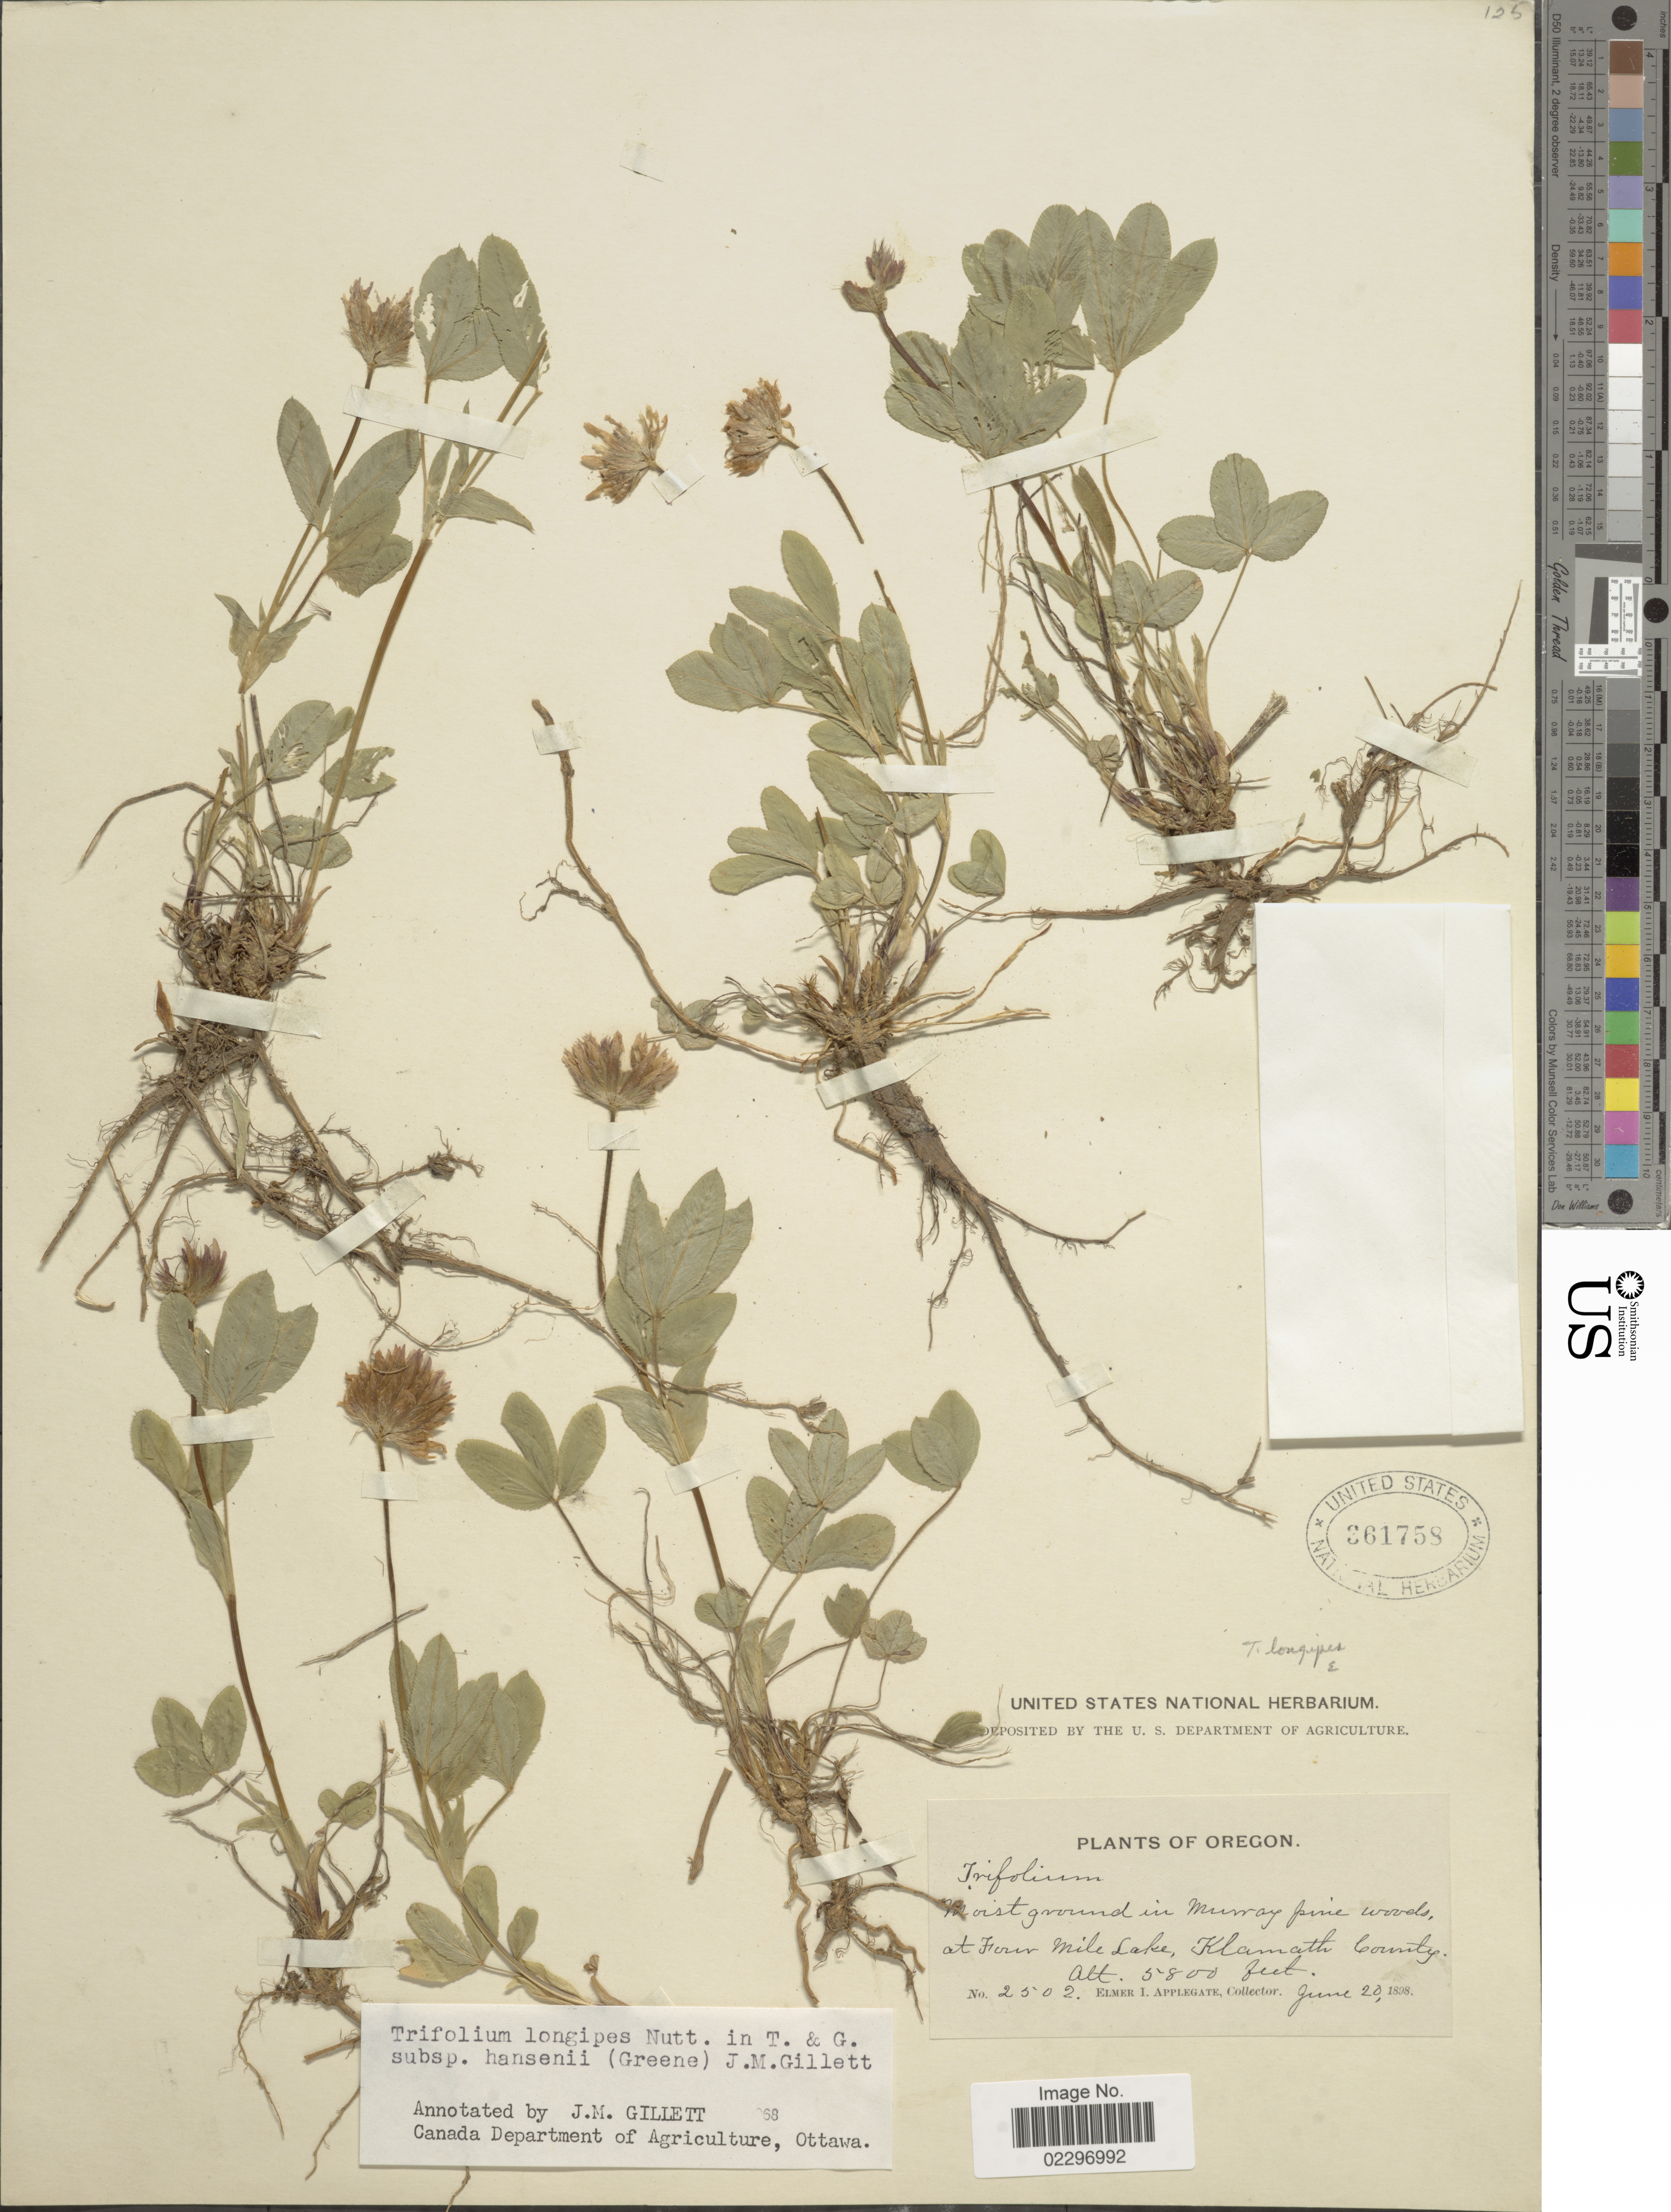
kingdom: Plantae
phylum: Tracheophyta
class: Magnoliopsida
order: Fabales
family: Fabaceae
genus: Trifolium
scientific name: Trifolium longipes subsp. hansenii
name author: (Greene) J.M. Gillett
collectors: E. I. Applegate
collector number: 2502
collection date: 1898-06-20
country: United States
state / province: Oregon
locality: Moist ground in Murray pine woods, at Four Mile Lake, Klamath County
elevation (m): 1768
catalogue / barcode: US 361758